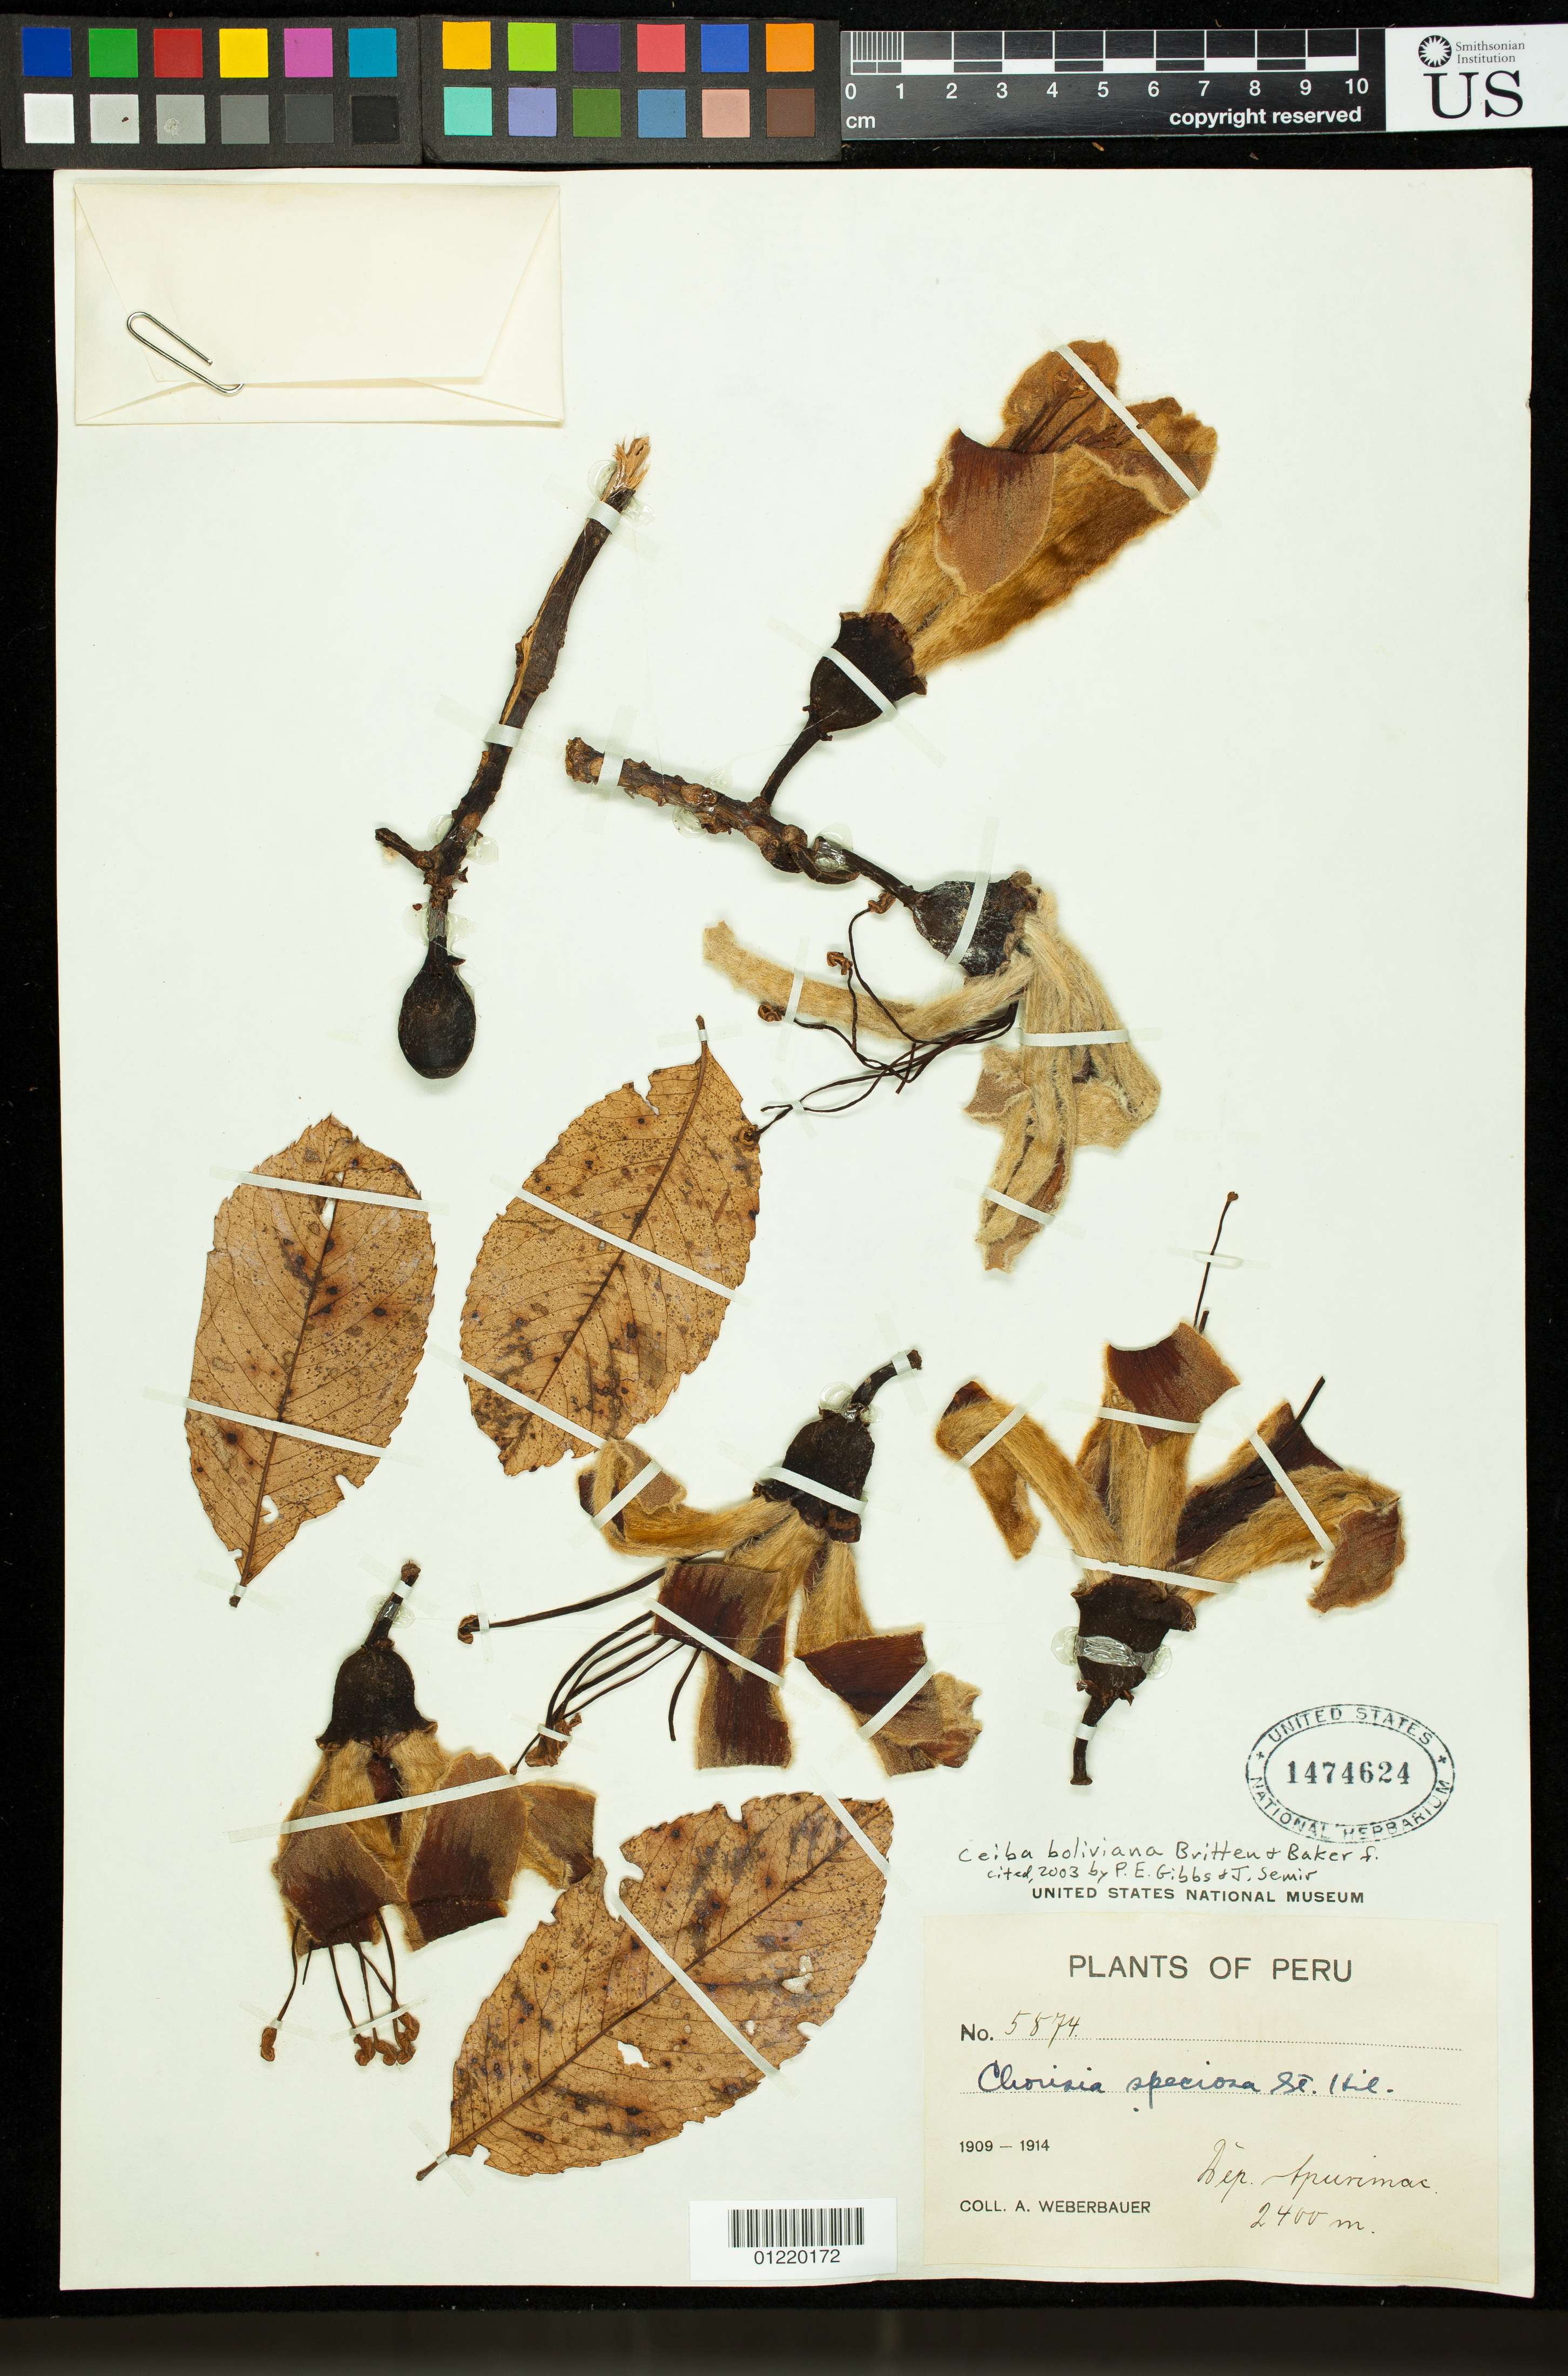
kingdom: Plantae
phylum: Tracheophyta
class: Magnoliopsida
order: Malvales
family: Malvaceae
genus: Ceiba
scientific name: Ceiba boliviana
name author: Britten & Baker f.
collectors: A. Weberbauer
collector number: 5874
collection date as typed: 1909/1914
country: Peru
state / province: Apurímac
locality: Dep. Apurimac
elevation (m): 2400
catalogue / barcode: US 1474624